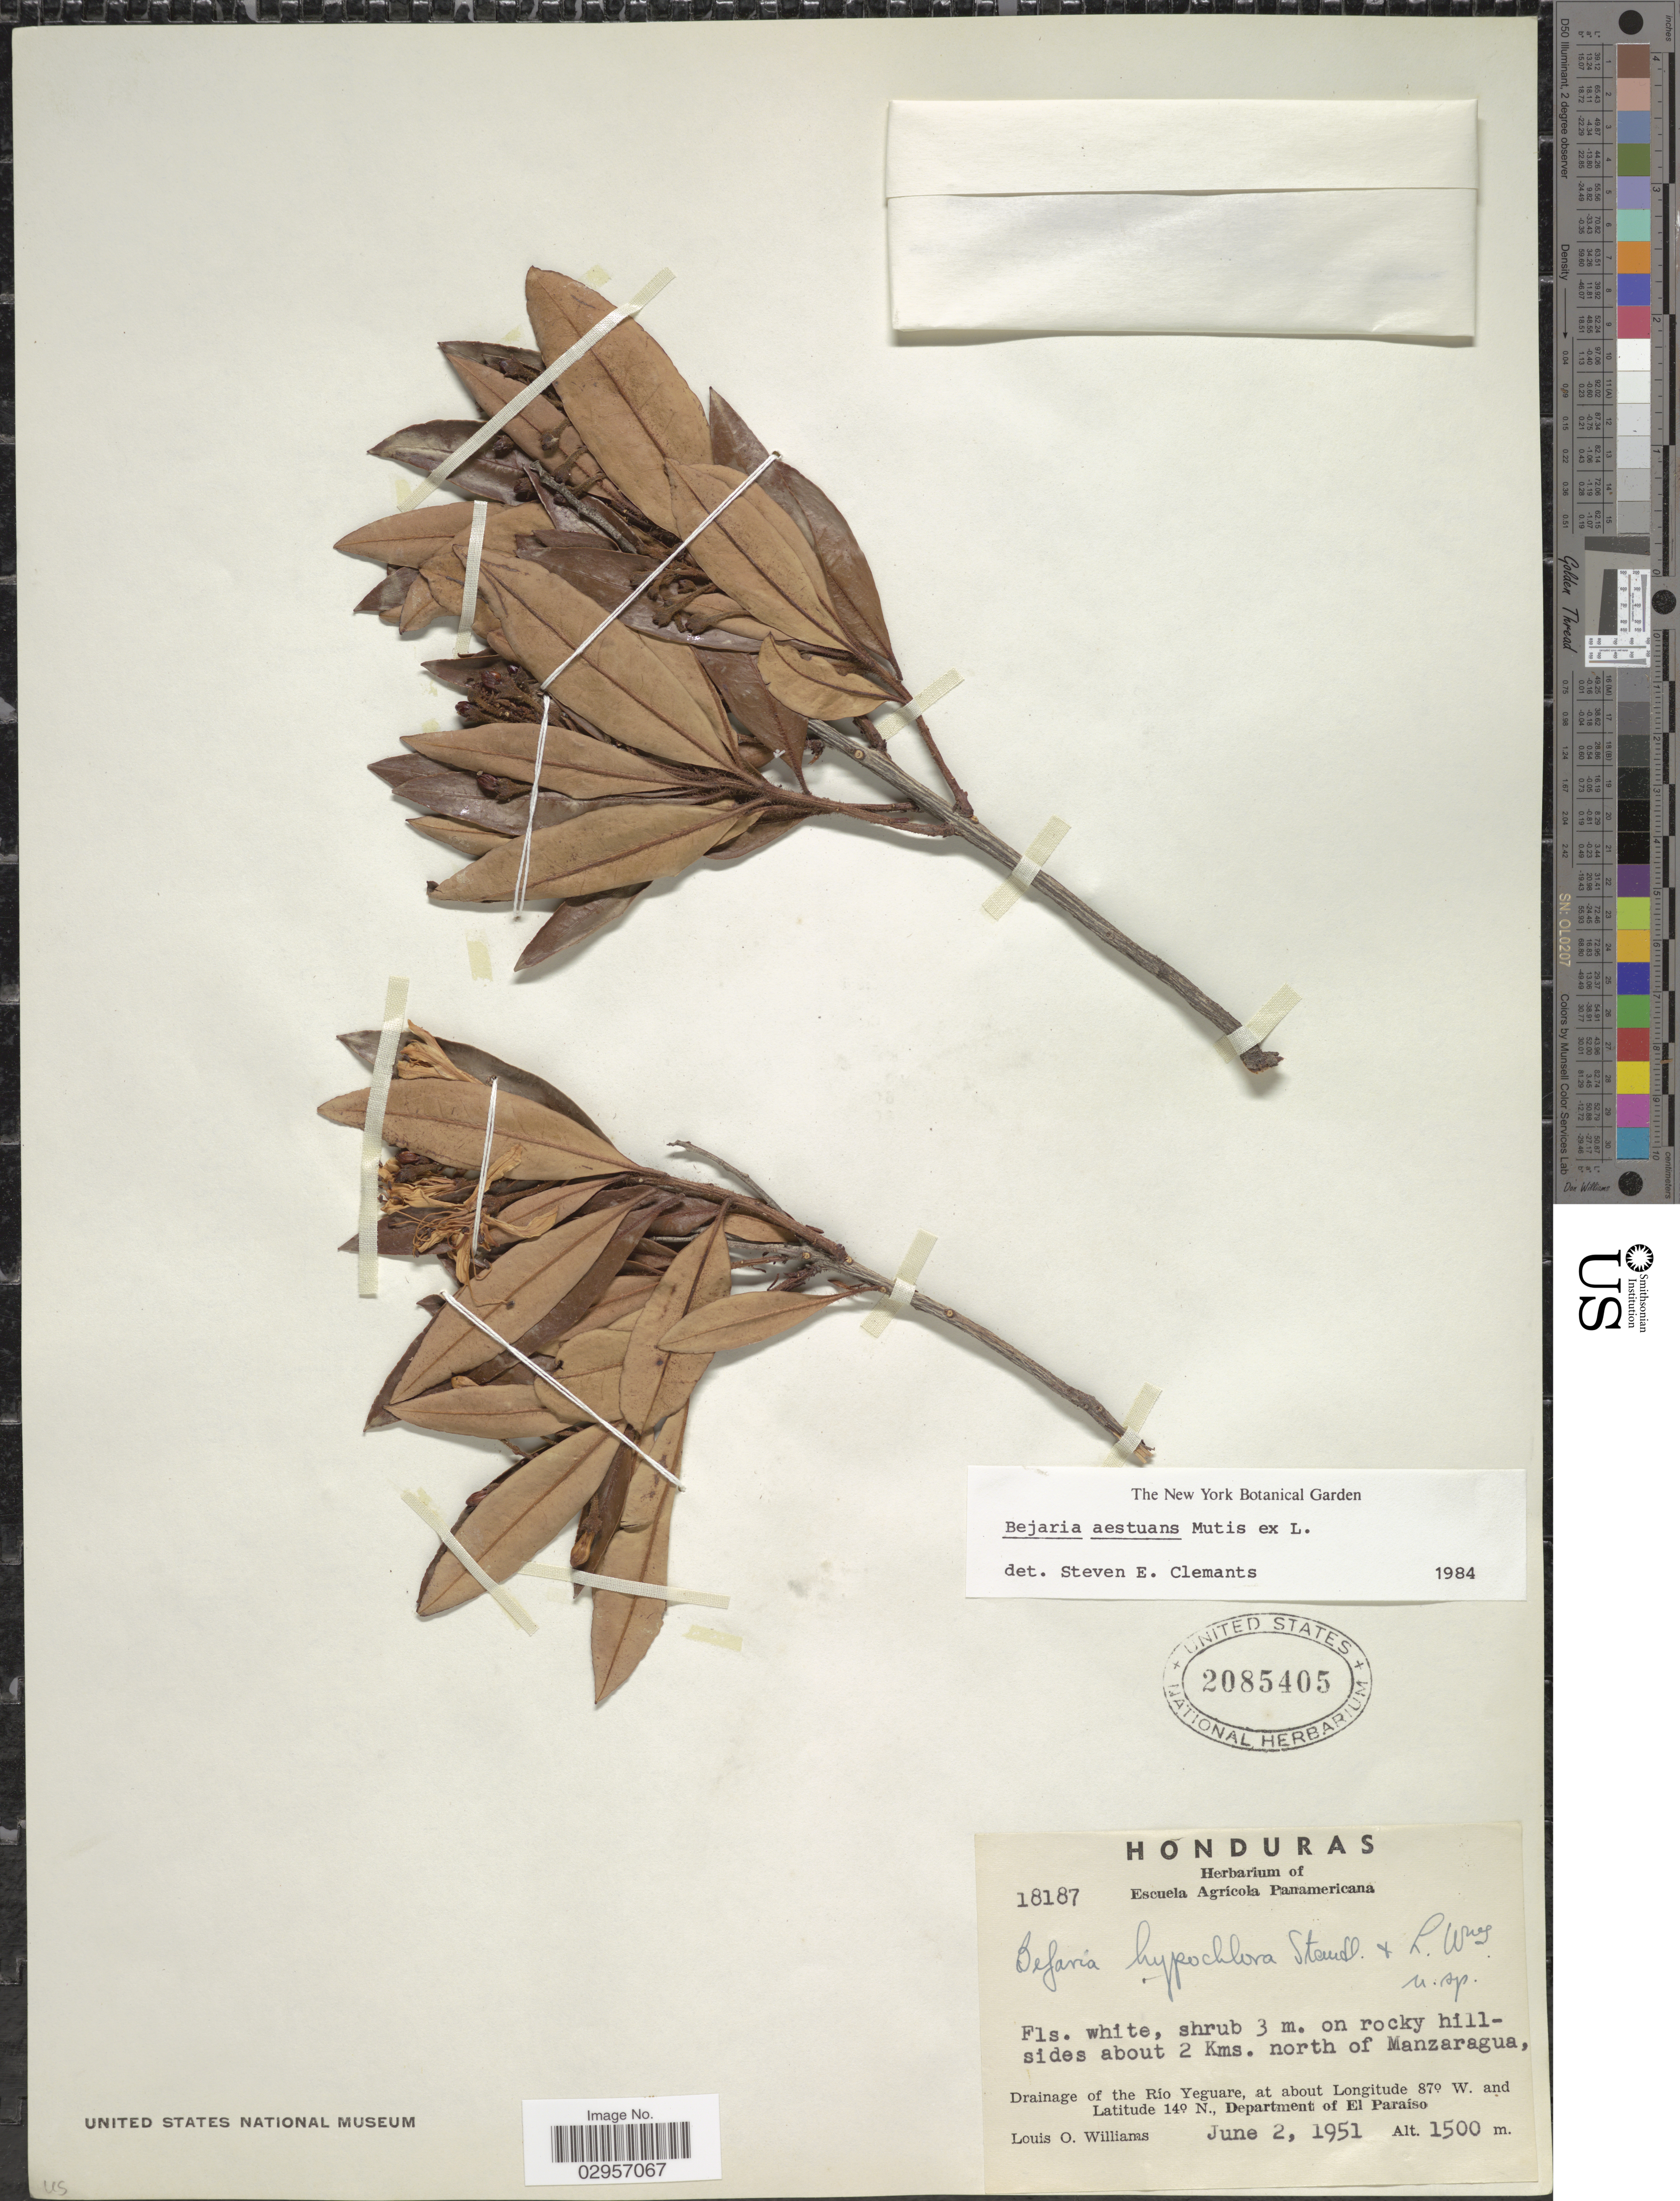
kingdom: Plantae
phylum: Tracheophyta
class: Magnoliopsida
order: Ericales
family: Ericaceae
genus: Befaria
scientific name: Befaria aestuans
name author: Mutis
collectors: L. O. Williams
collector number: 18187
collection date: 1951-06-02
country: Honduras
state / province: El Paraíso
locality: On rocky hillsidesw about 2 Kms. north of Manzaragua, Drainage of the Río Yeguare, Department of El Paraíso.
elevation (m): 1500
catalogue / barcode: US 2085405